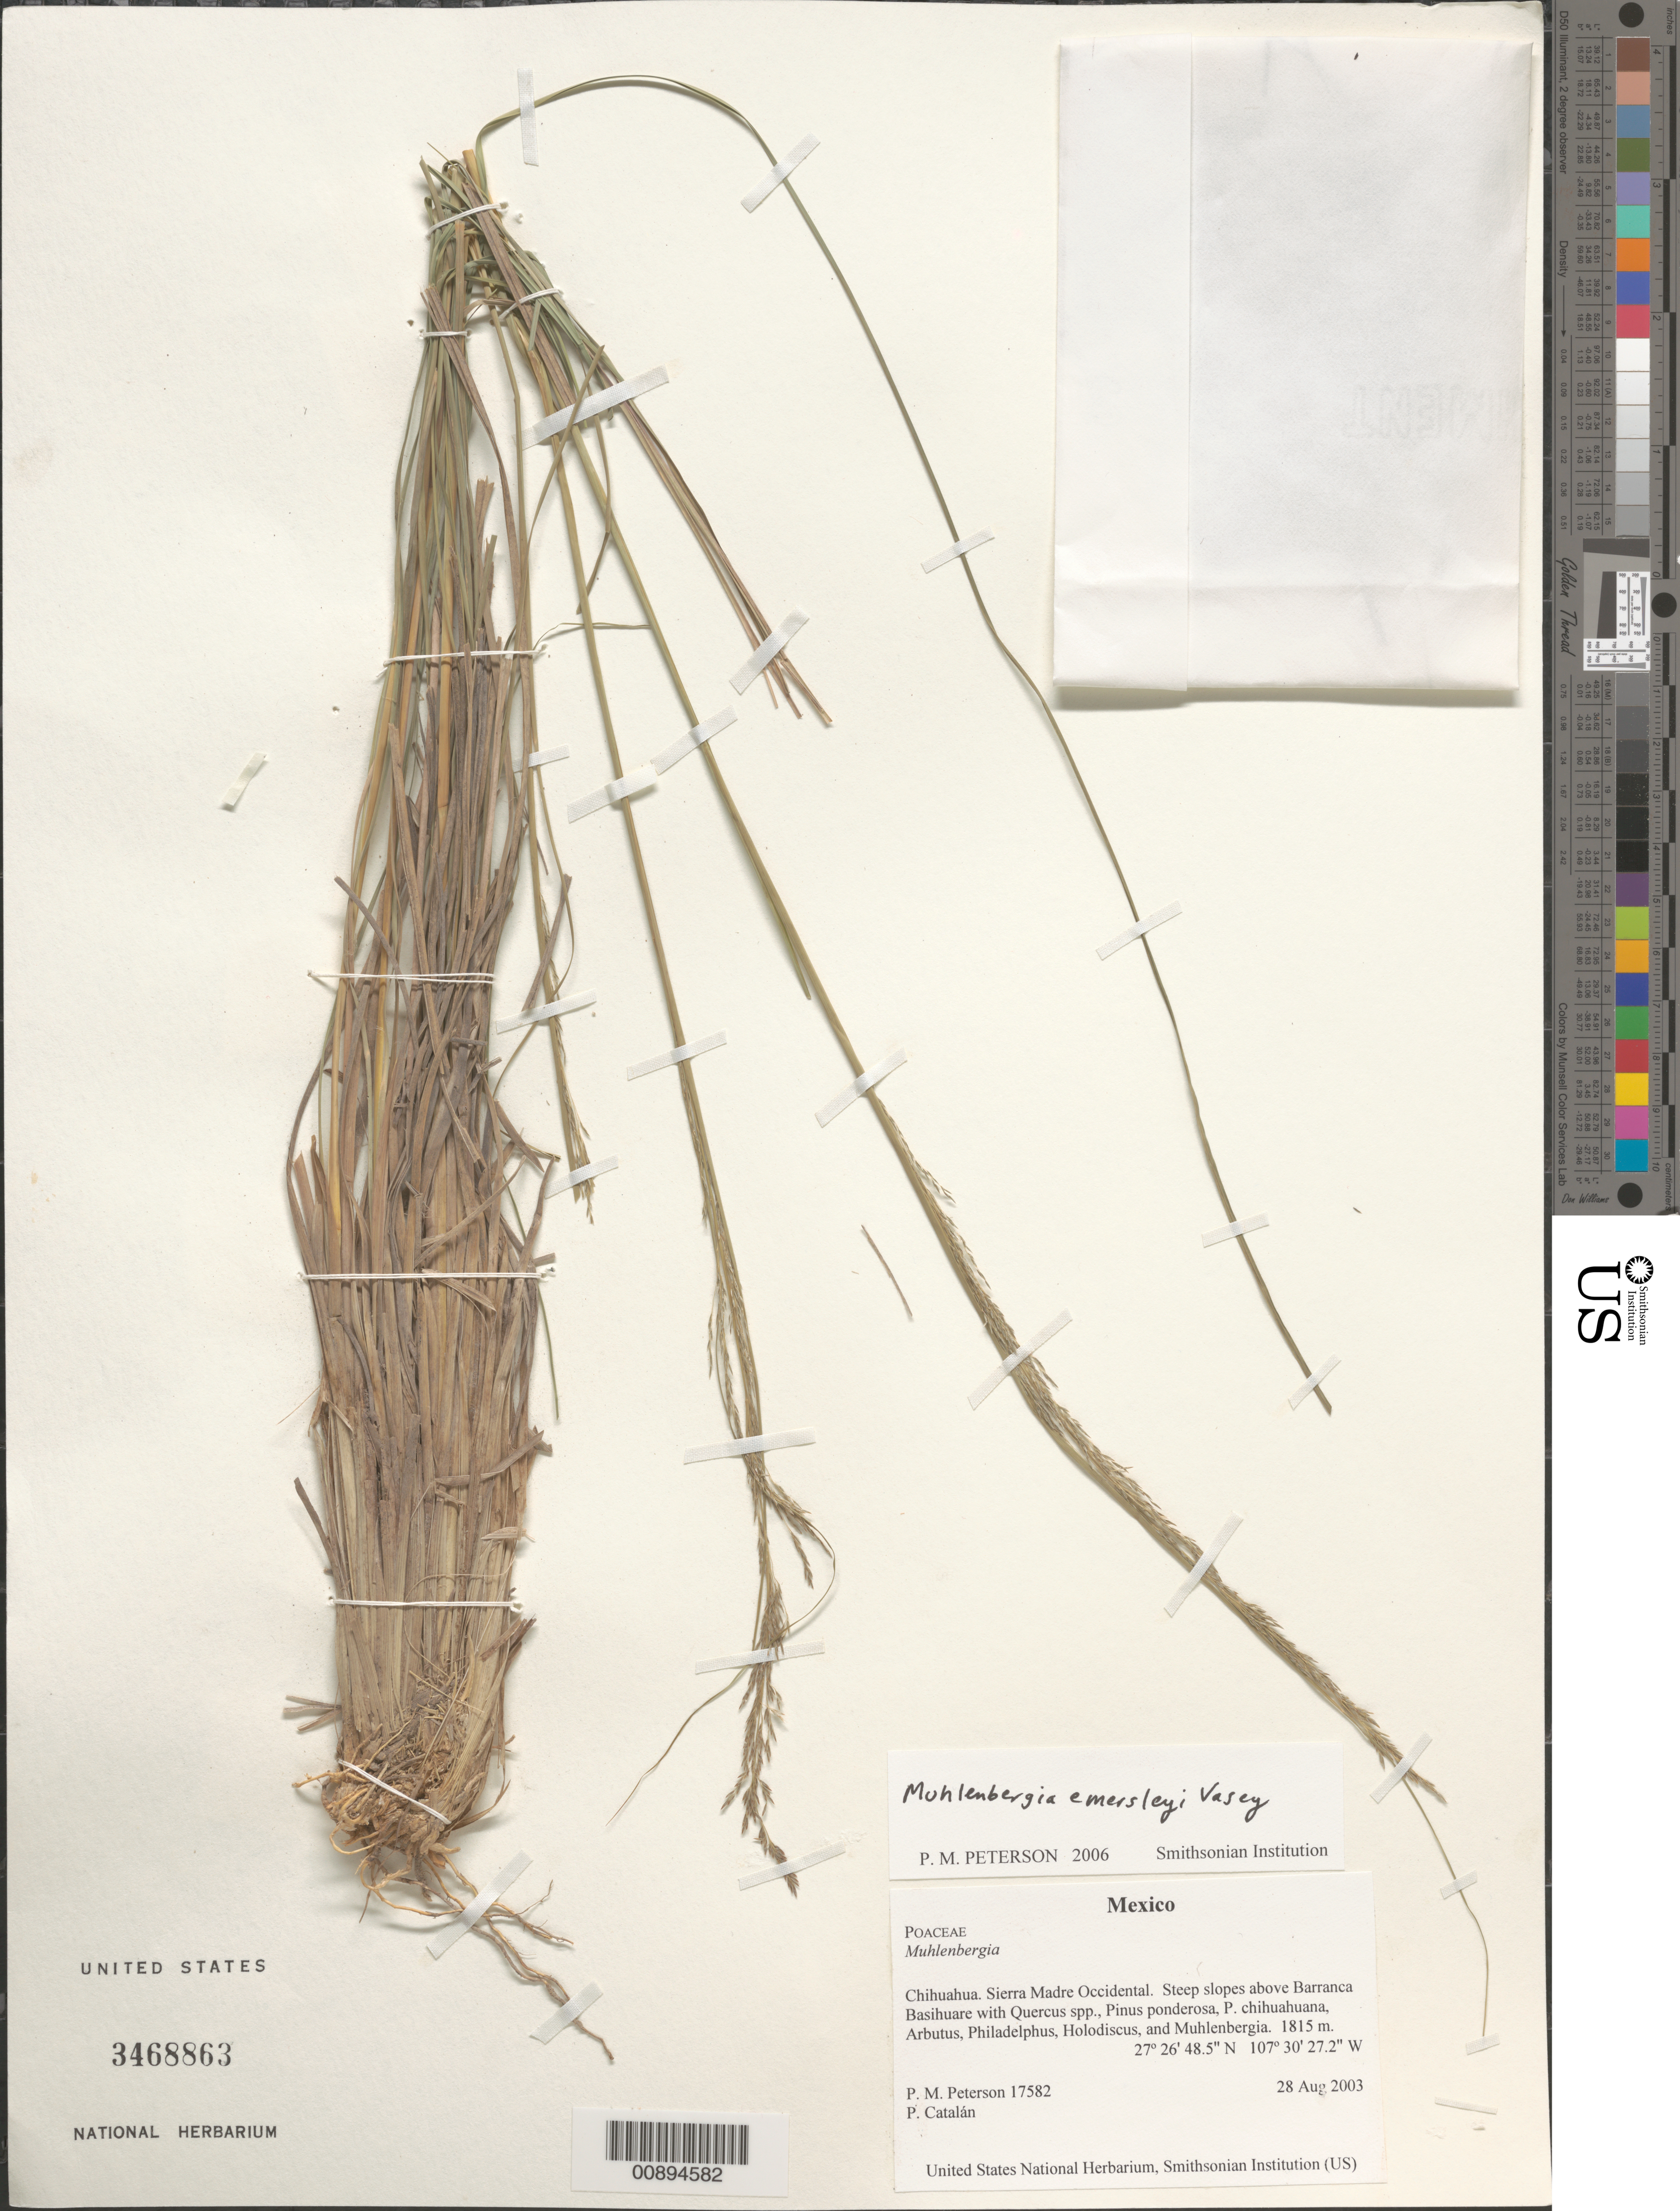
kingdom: Plantae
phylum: Tracheophyta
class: Liliopsida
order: Poales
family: Poaceae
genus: Muhlenbergia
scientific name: Muhlenbergia emersleyi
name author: Vasey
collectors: P. M. Peterson & P. Catalán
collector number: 17582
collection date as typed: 28 Aug 2003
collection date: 2003-08-28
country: Mexico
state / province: Chihuahua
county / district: Sierra Madre Occidental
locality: Steep slopes above Barranca Basihuare with Quercus spp., Pinus ponderosa, P. chihuahuana, Arbutus, Philadelphus, Holodiscus, and Muhlenbergia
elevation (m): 1815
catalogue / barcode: US 3468863